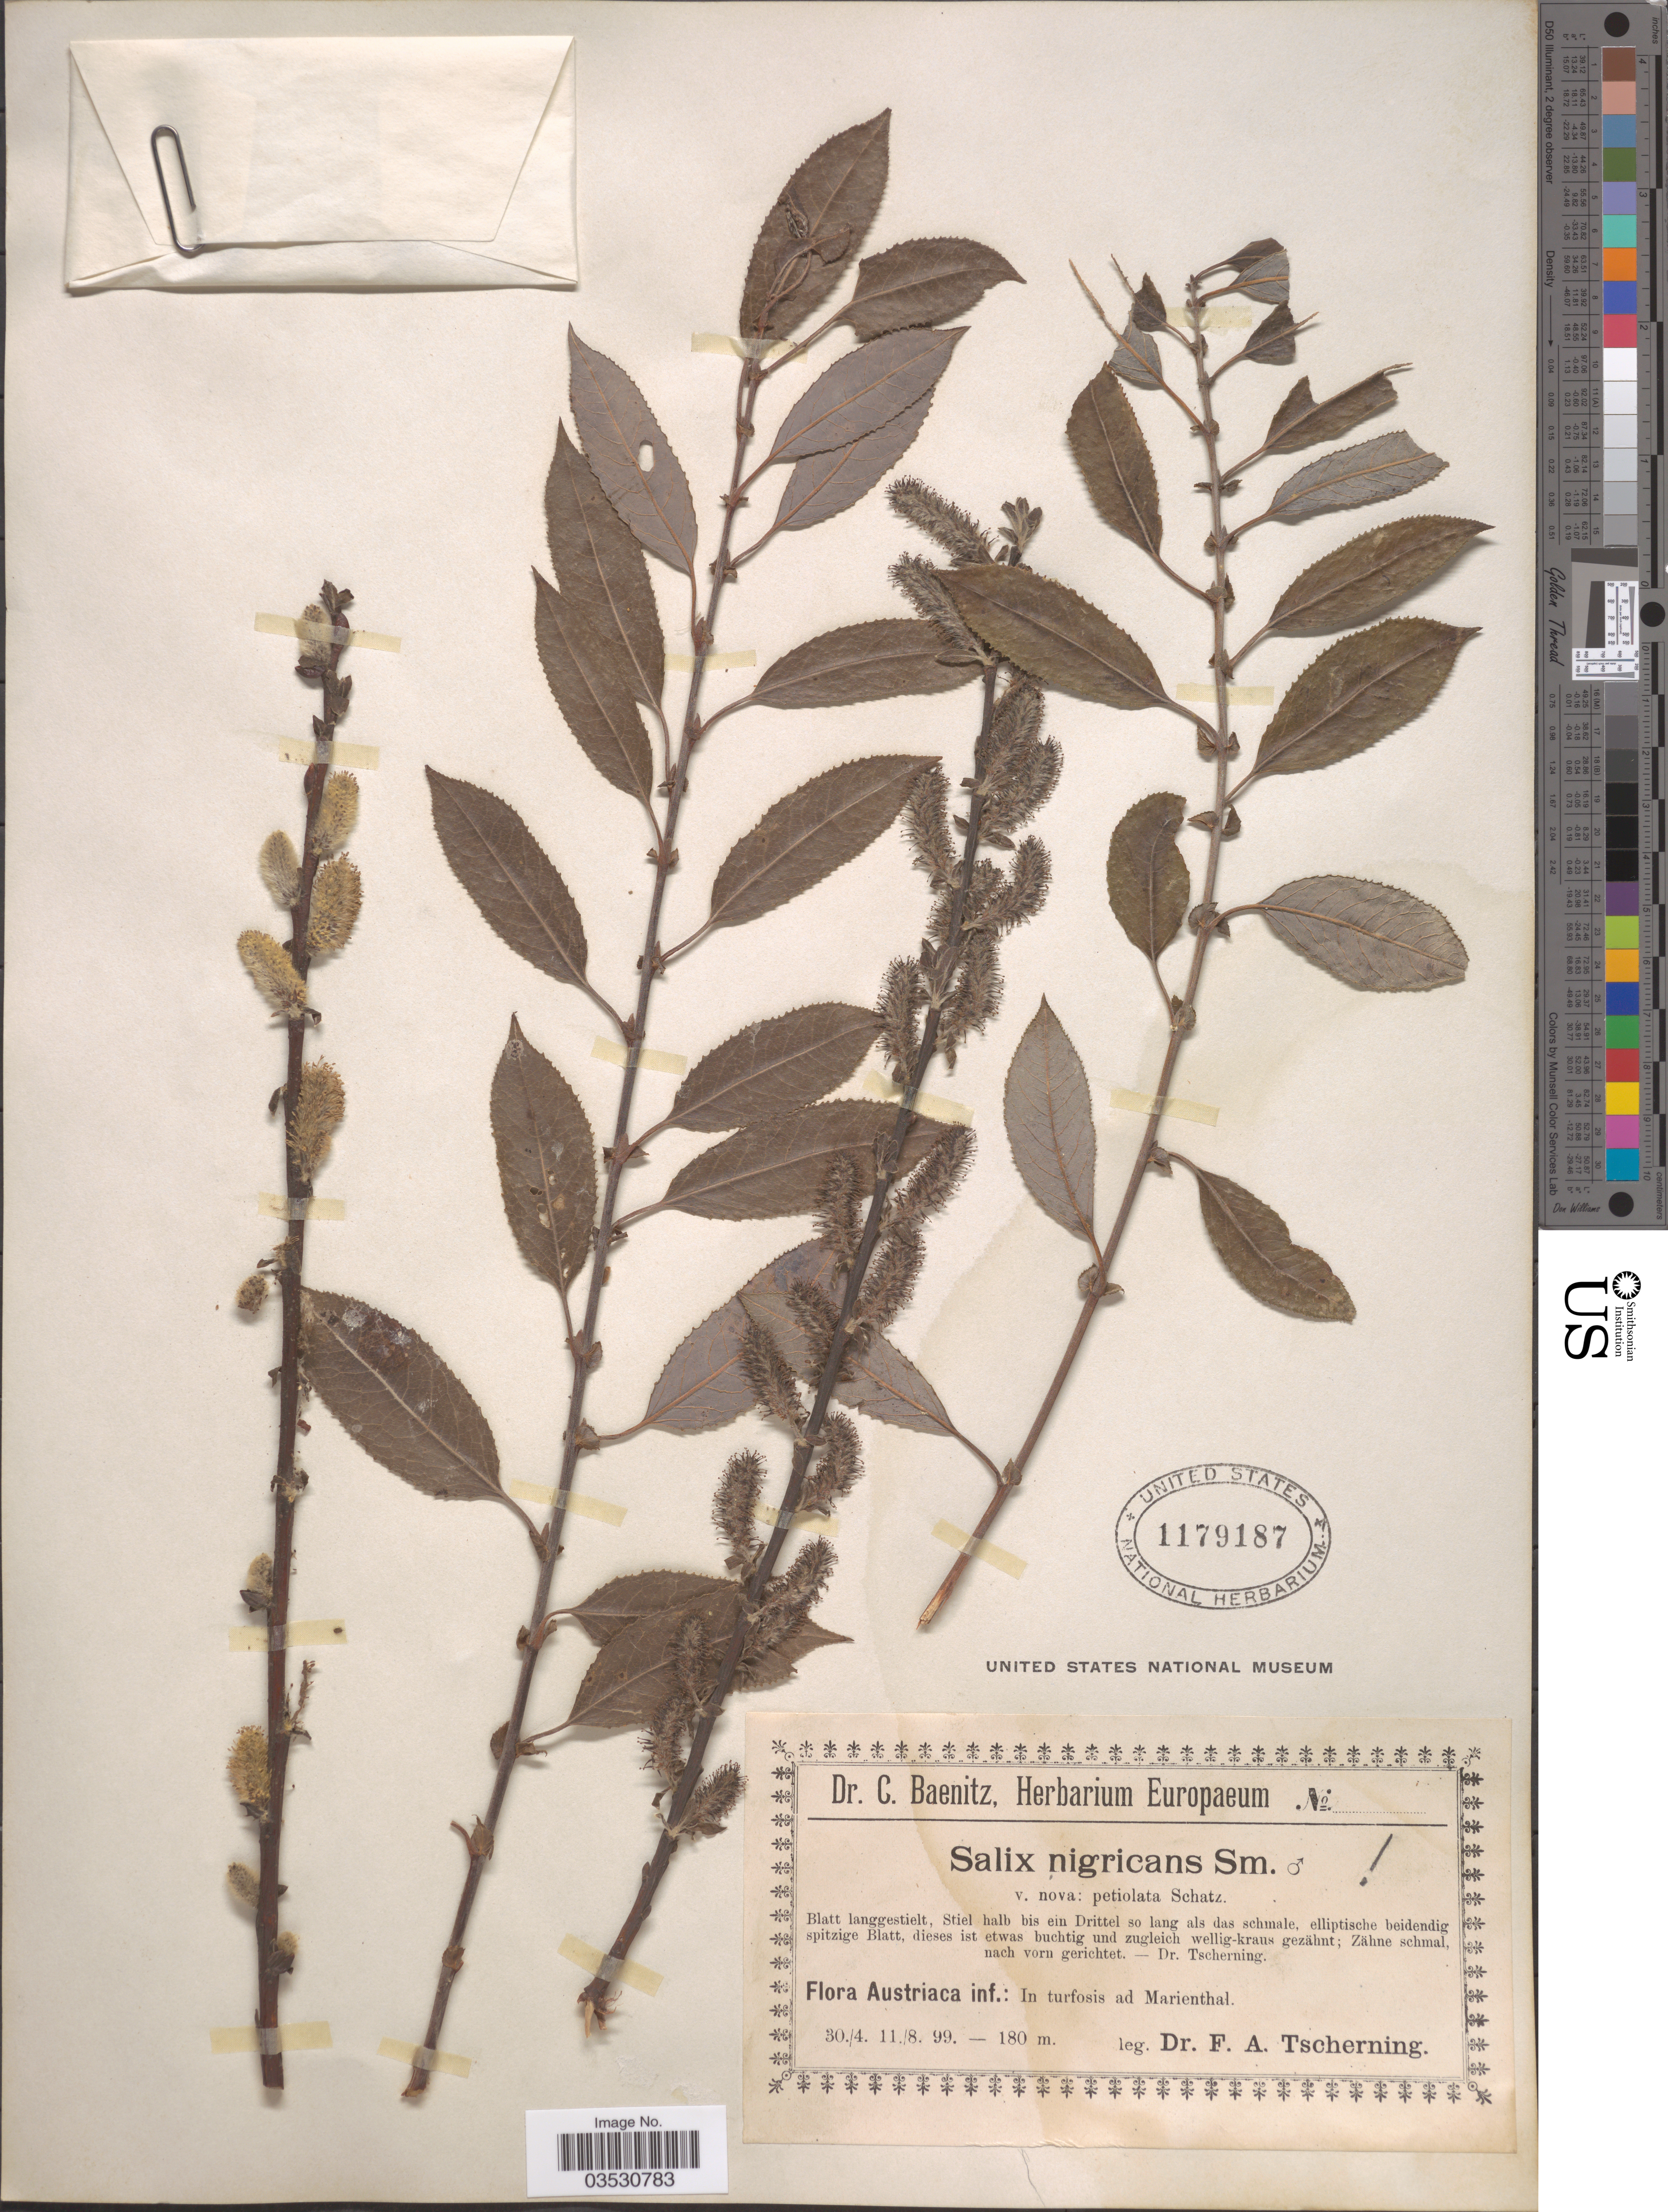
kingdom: Plantae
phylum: Tracheophyta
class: Magnoliopsida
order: Malpighiales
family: Salicaceae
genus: Salix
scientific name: Salix nigricans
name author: Sm.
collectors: F. A. Tscherning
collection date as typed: Transcribed d/m/y: 30/4/99 to 11/8/99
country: Austria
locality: Austriaca inf.: In turfosis ad Marienthal.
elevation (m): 180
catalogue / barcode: US 1179187